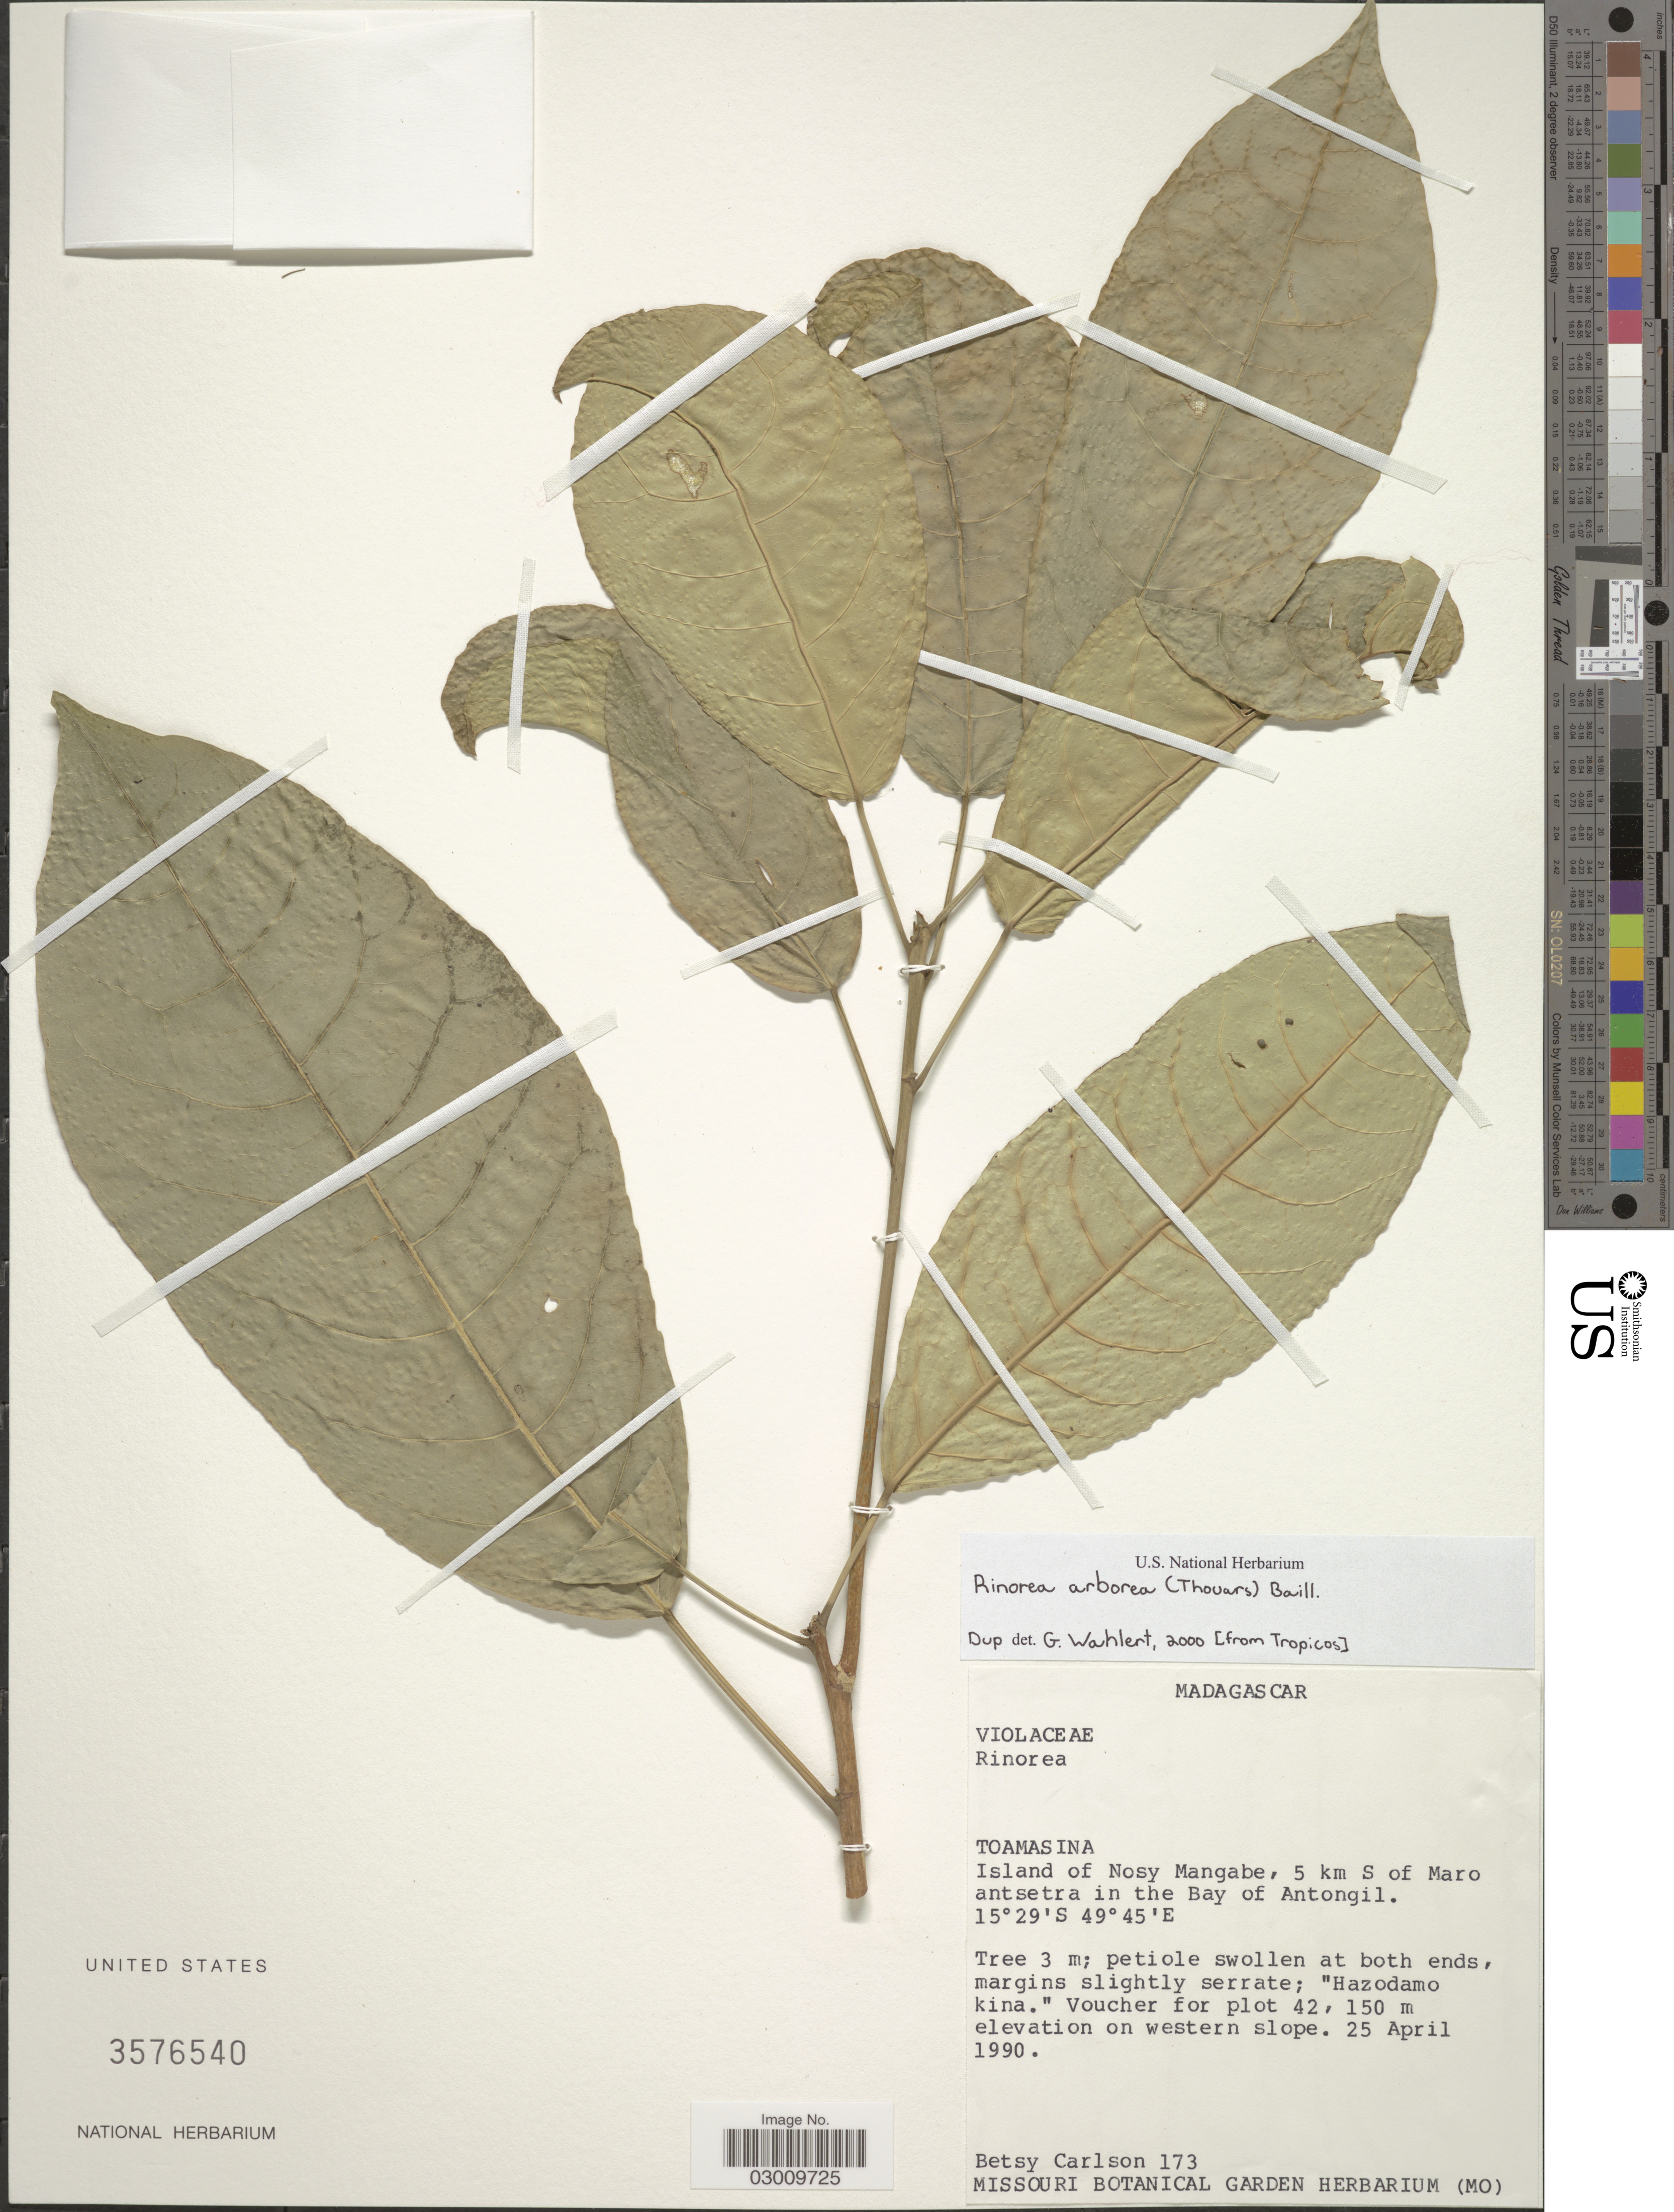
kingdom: Plantae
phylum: Tracheophyta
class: Magnoliopsida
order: Malpighiales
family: Violaceae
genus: Rinorea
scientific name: Rinorea arborea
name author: (Thouars) Baill.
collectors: B. Carlson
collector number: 173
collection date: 1990-04-25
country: Madagascar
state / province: Analanjirofo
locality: Island of Nosy Mangabe, 5 km S of Maro antsetra in the Bay of Antongil. Plot 42 [unsure placement] On western slope.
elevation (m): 150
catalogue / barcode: US 3576540